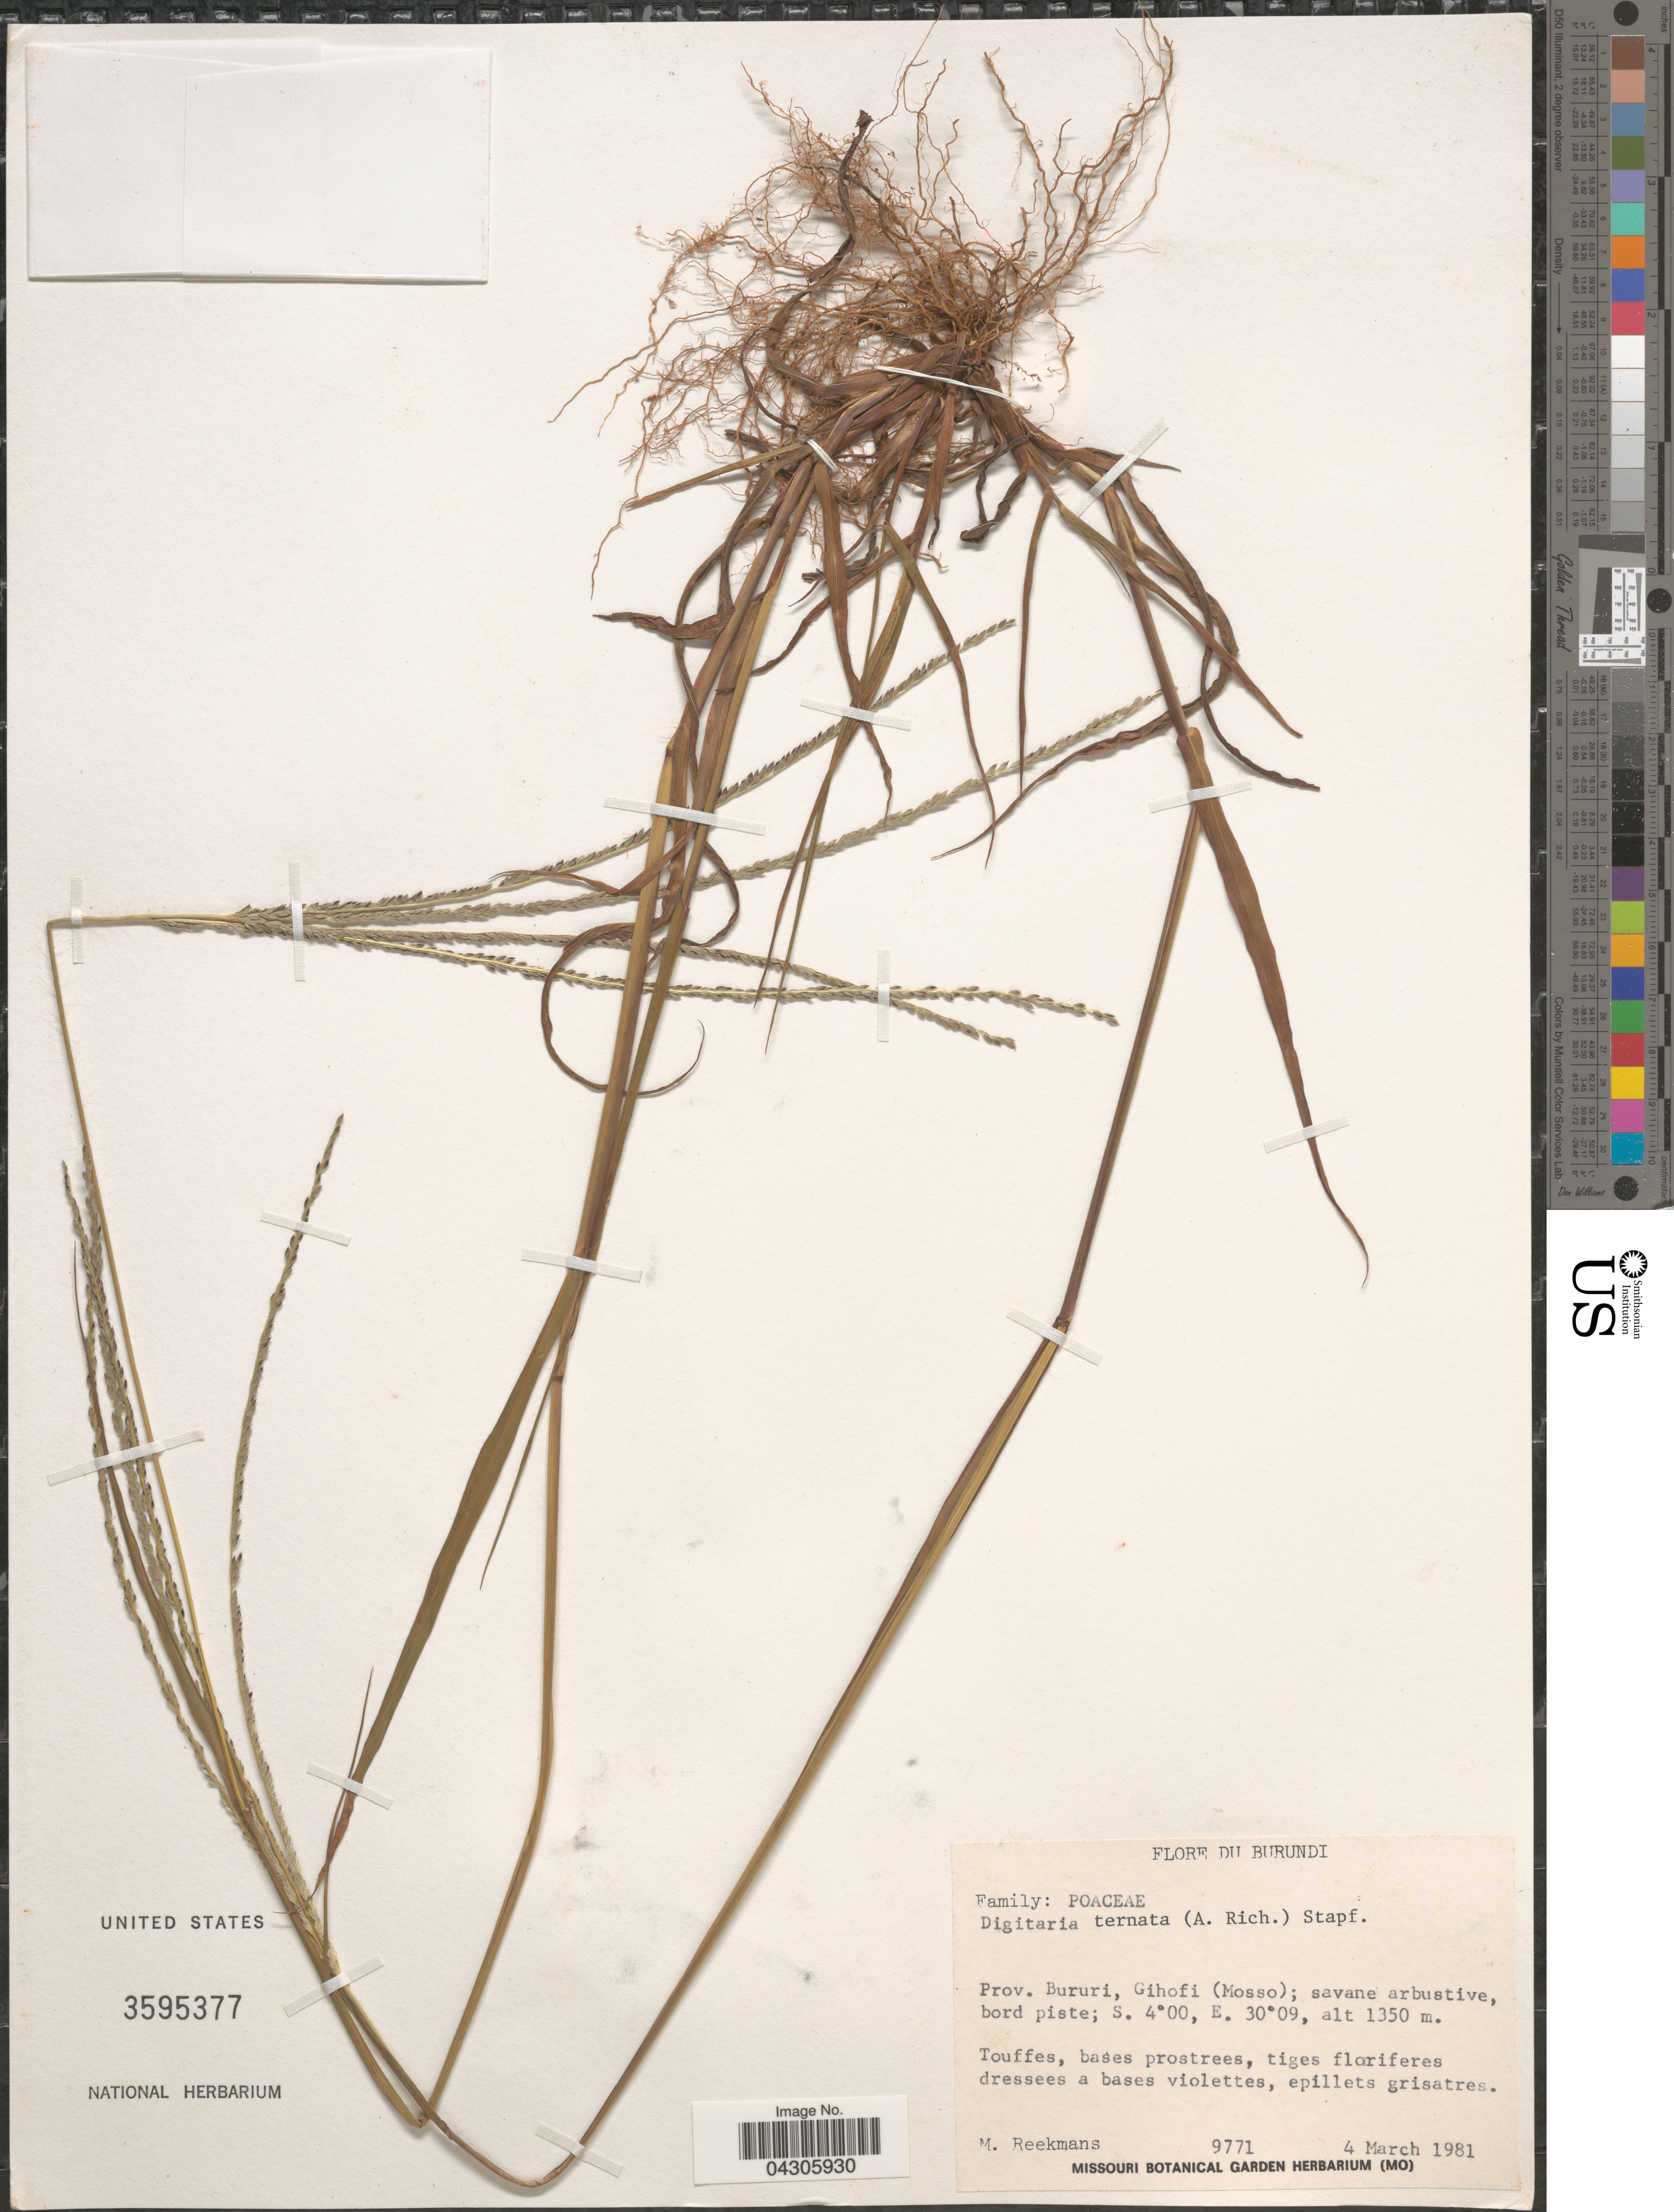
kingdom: Plantae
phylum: Tracheophyta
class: Liliopsida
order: Poales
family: Poaceae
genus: Digitaria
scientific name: Digitaria ternata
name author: (Hochr. ex A. Rich.) Stapf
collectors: M. Reekmans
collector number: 9771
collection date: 1981-03-04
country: Burundi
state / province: Bururi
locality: Gihofi (Mosso).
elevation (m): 1350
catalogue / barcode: US 3595377